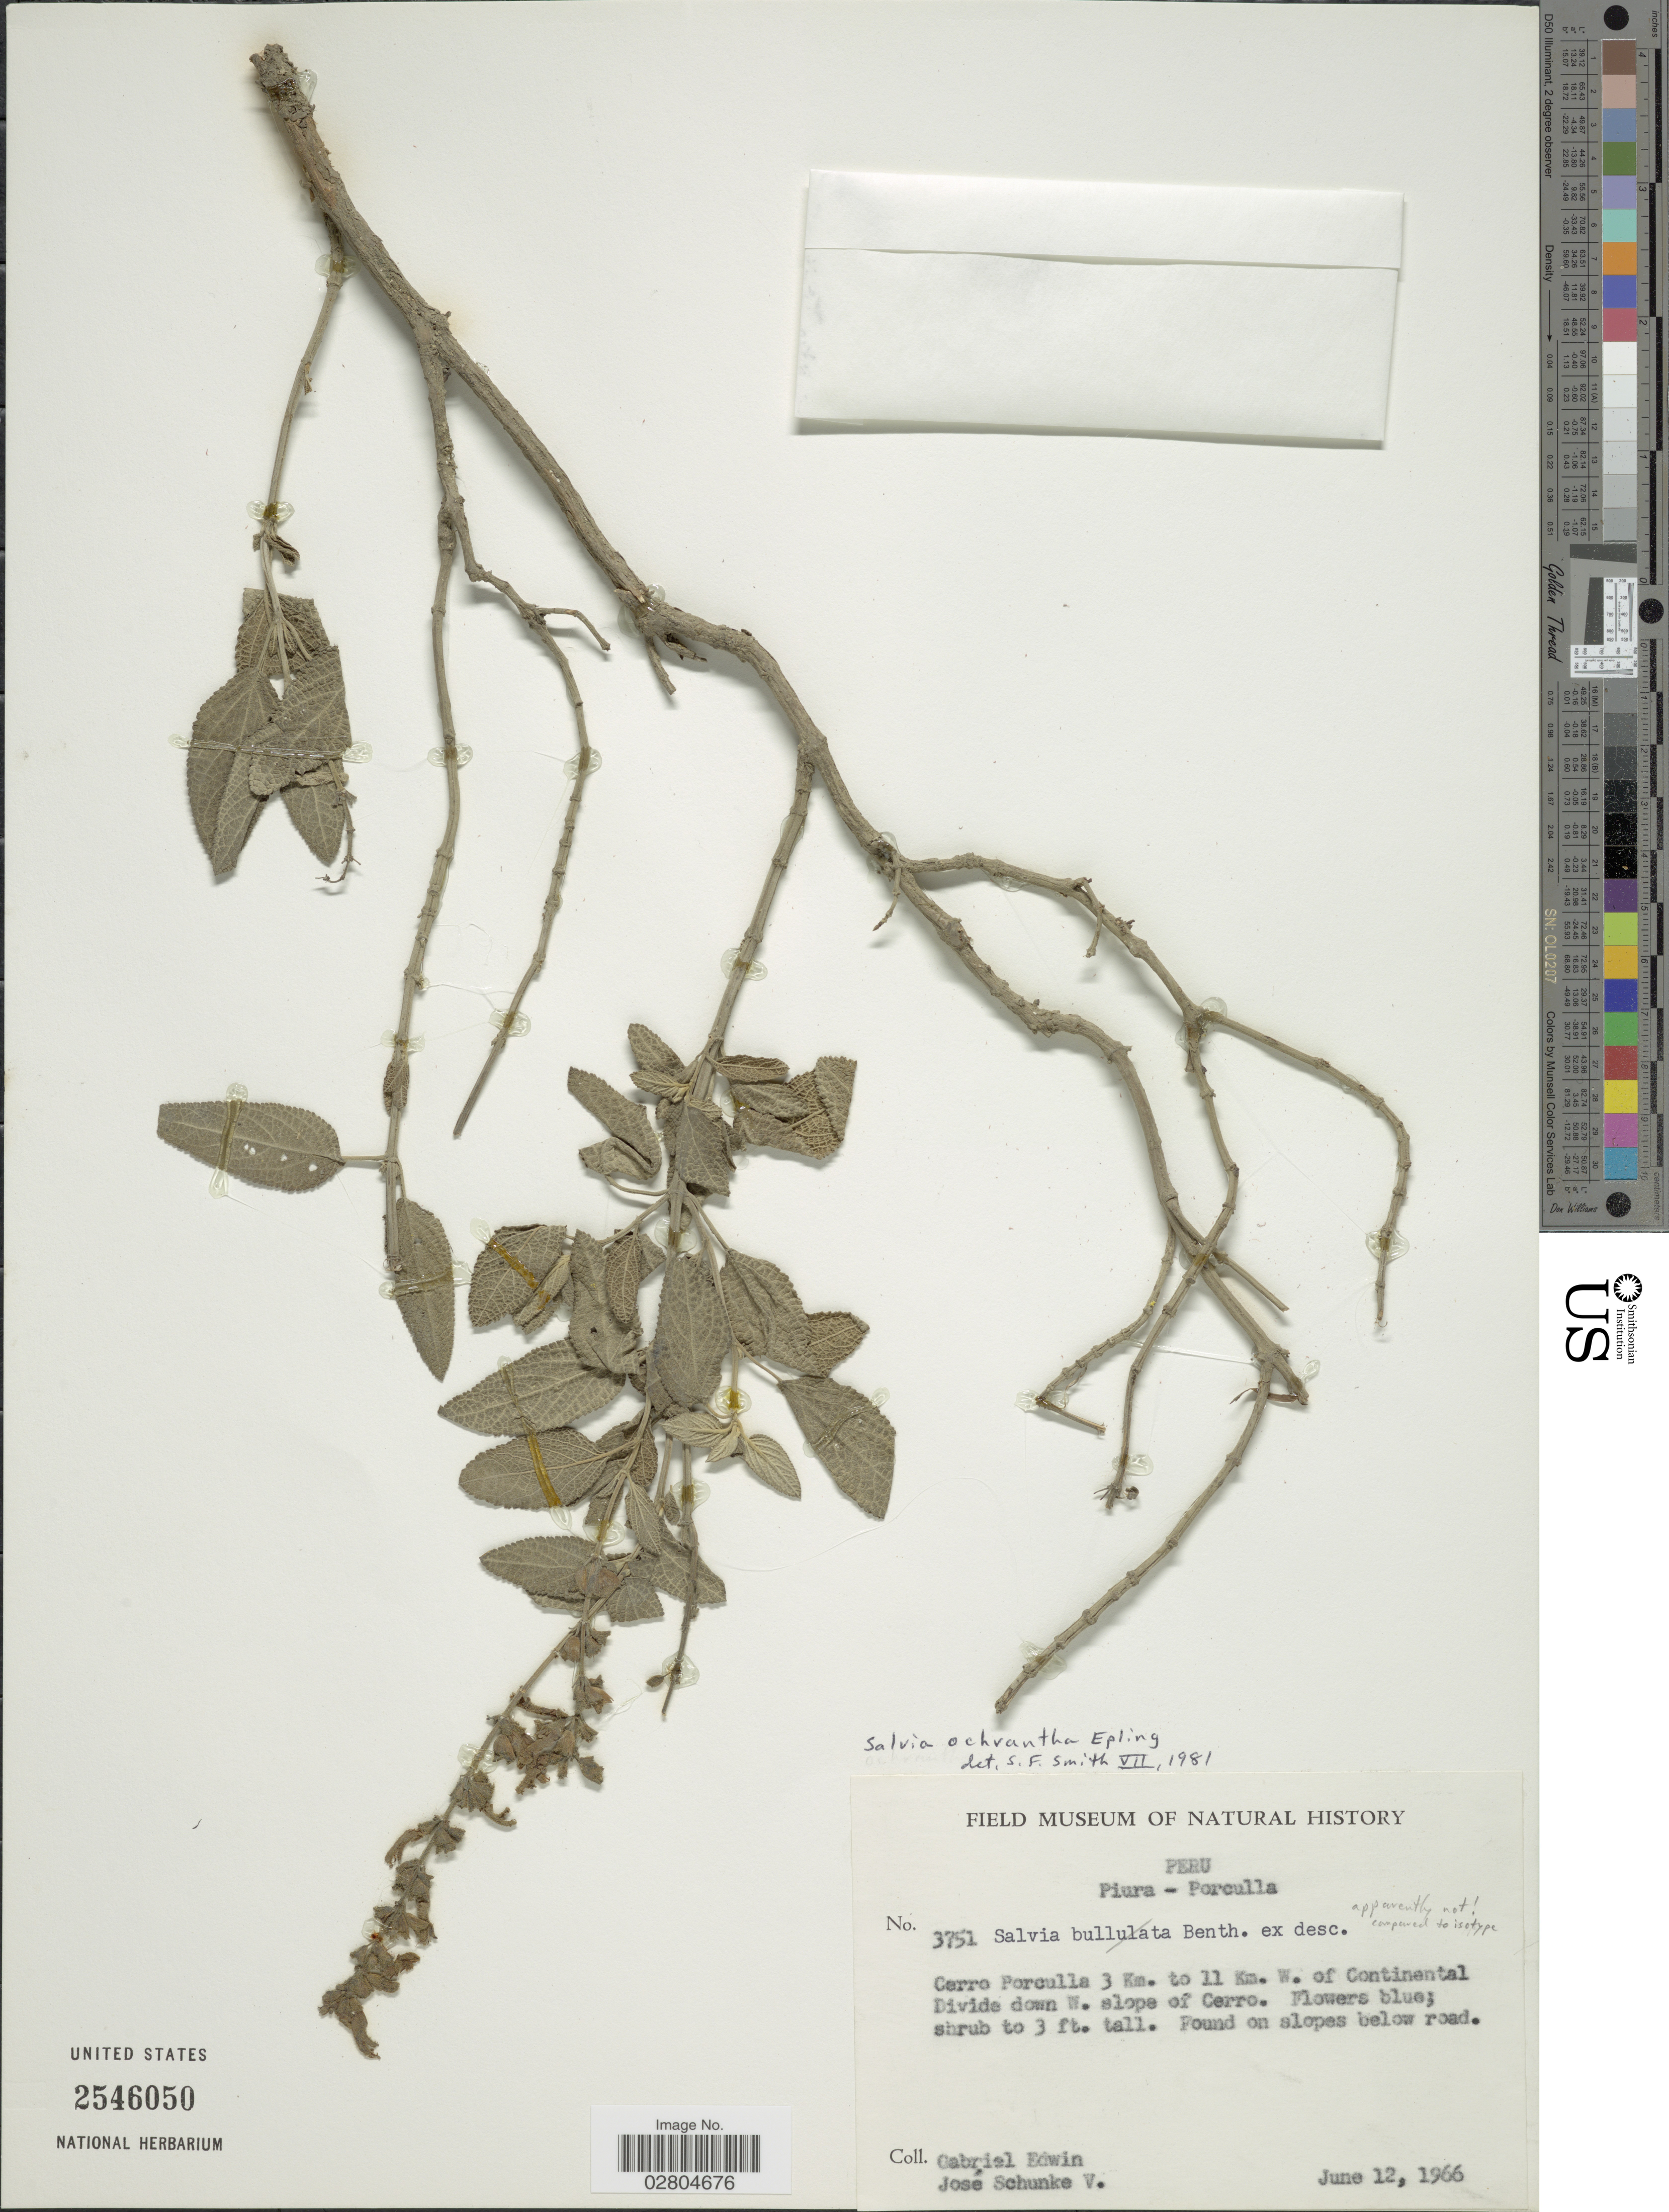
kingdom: Plantae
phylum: Tracheophyta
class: Magnoliopsida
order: Lamiales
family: Lamiaceae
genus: Salvia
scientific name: Salvia ochrantha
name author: Epling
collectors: G. Edwin & J. Schunke Vigo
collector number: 3751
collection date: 1966-06-12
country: Peru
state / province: Piura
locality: Porculla. Cerro Porculla 3 Km. to 11 Km. W. of Continental Divide down W. slope of Cerro.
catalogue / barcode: US 2546050